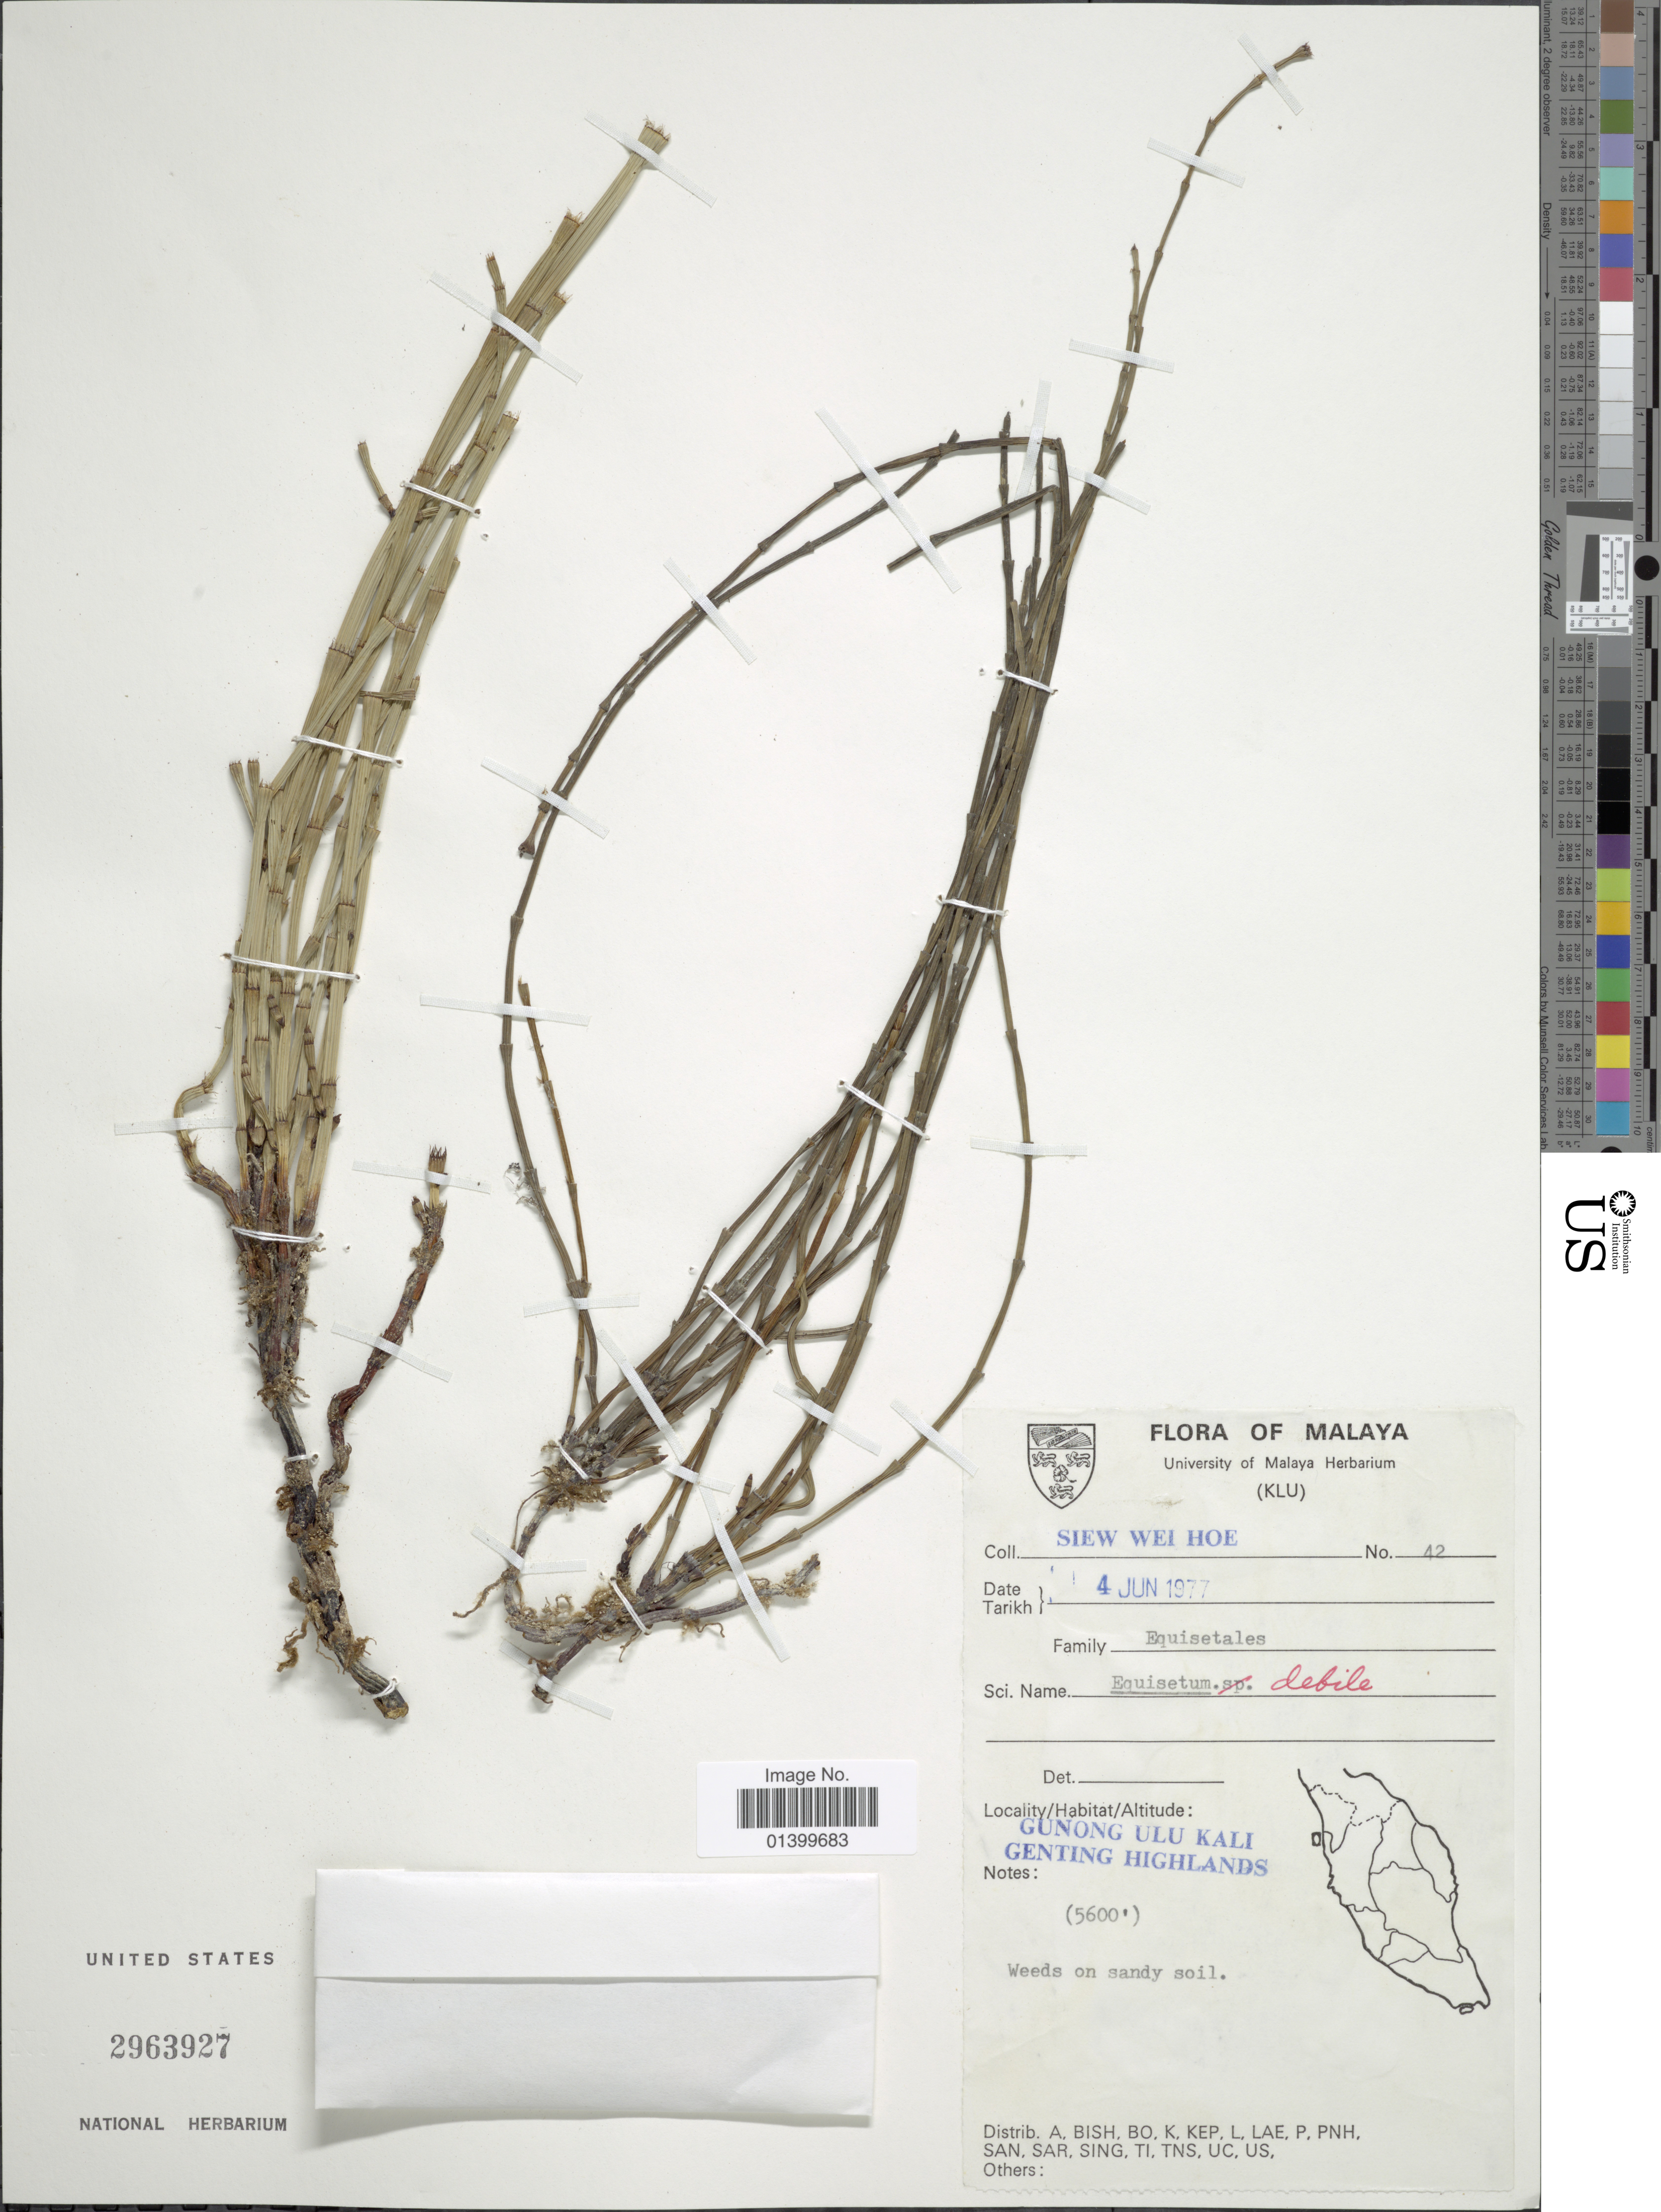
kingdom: Plantae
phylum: Tracheophyta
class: Polypodiopsida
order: Equisetales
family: Equisetaceae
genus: Equisetum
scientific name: Equisetum ramosissimum subsp. debile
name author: (Roxb. ex Vaucher) Hauke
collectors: S. Hoe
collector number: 42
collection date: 1977-06-04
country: Malaysia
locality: Flora of Malaya. Gunong Ulu Kali. Genting Highlands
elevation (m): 1707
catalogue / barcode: US 2963927